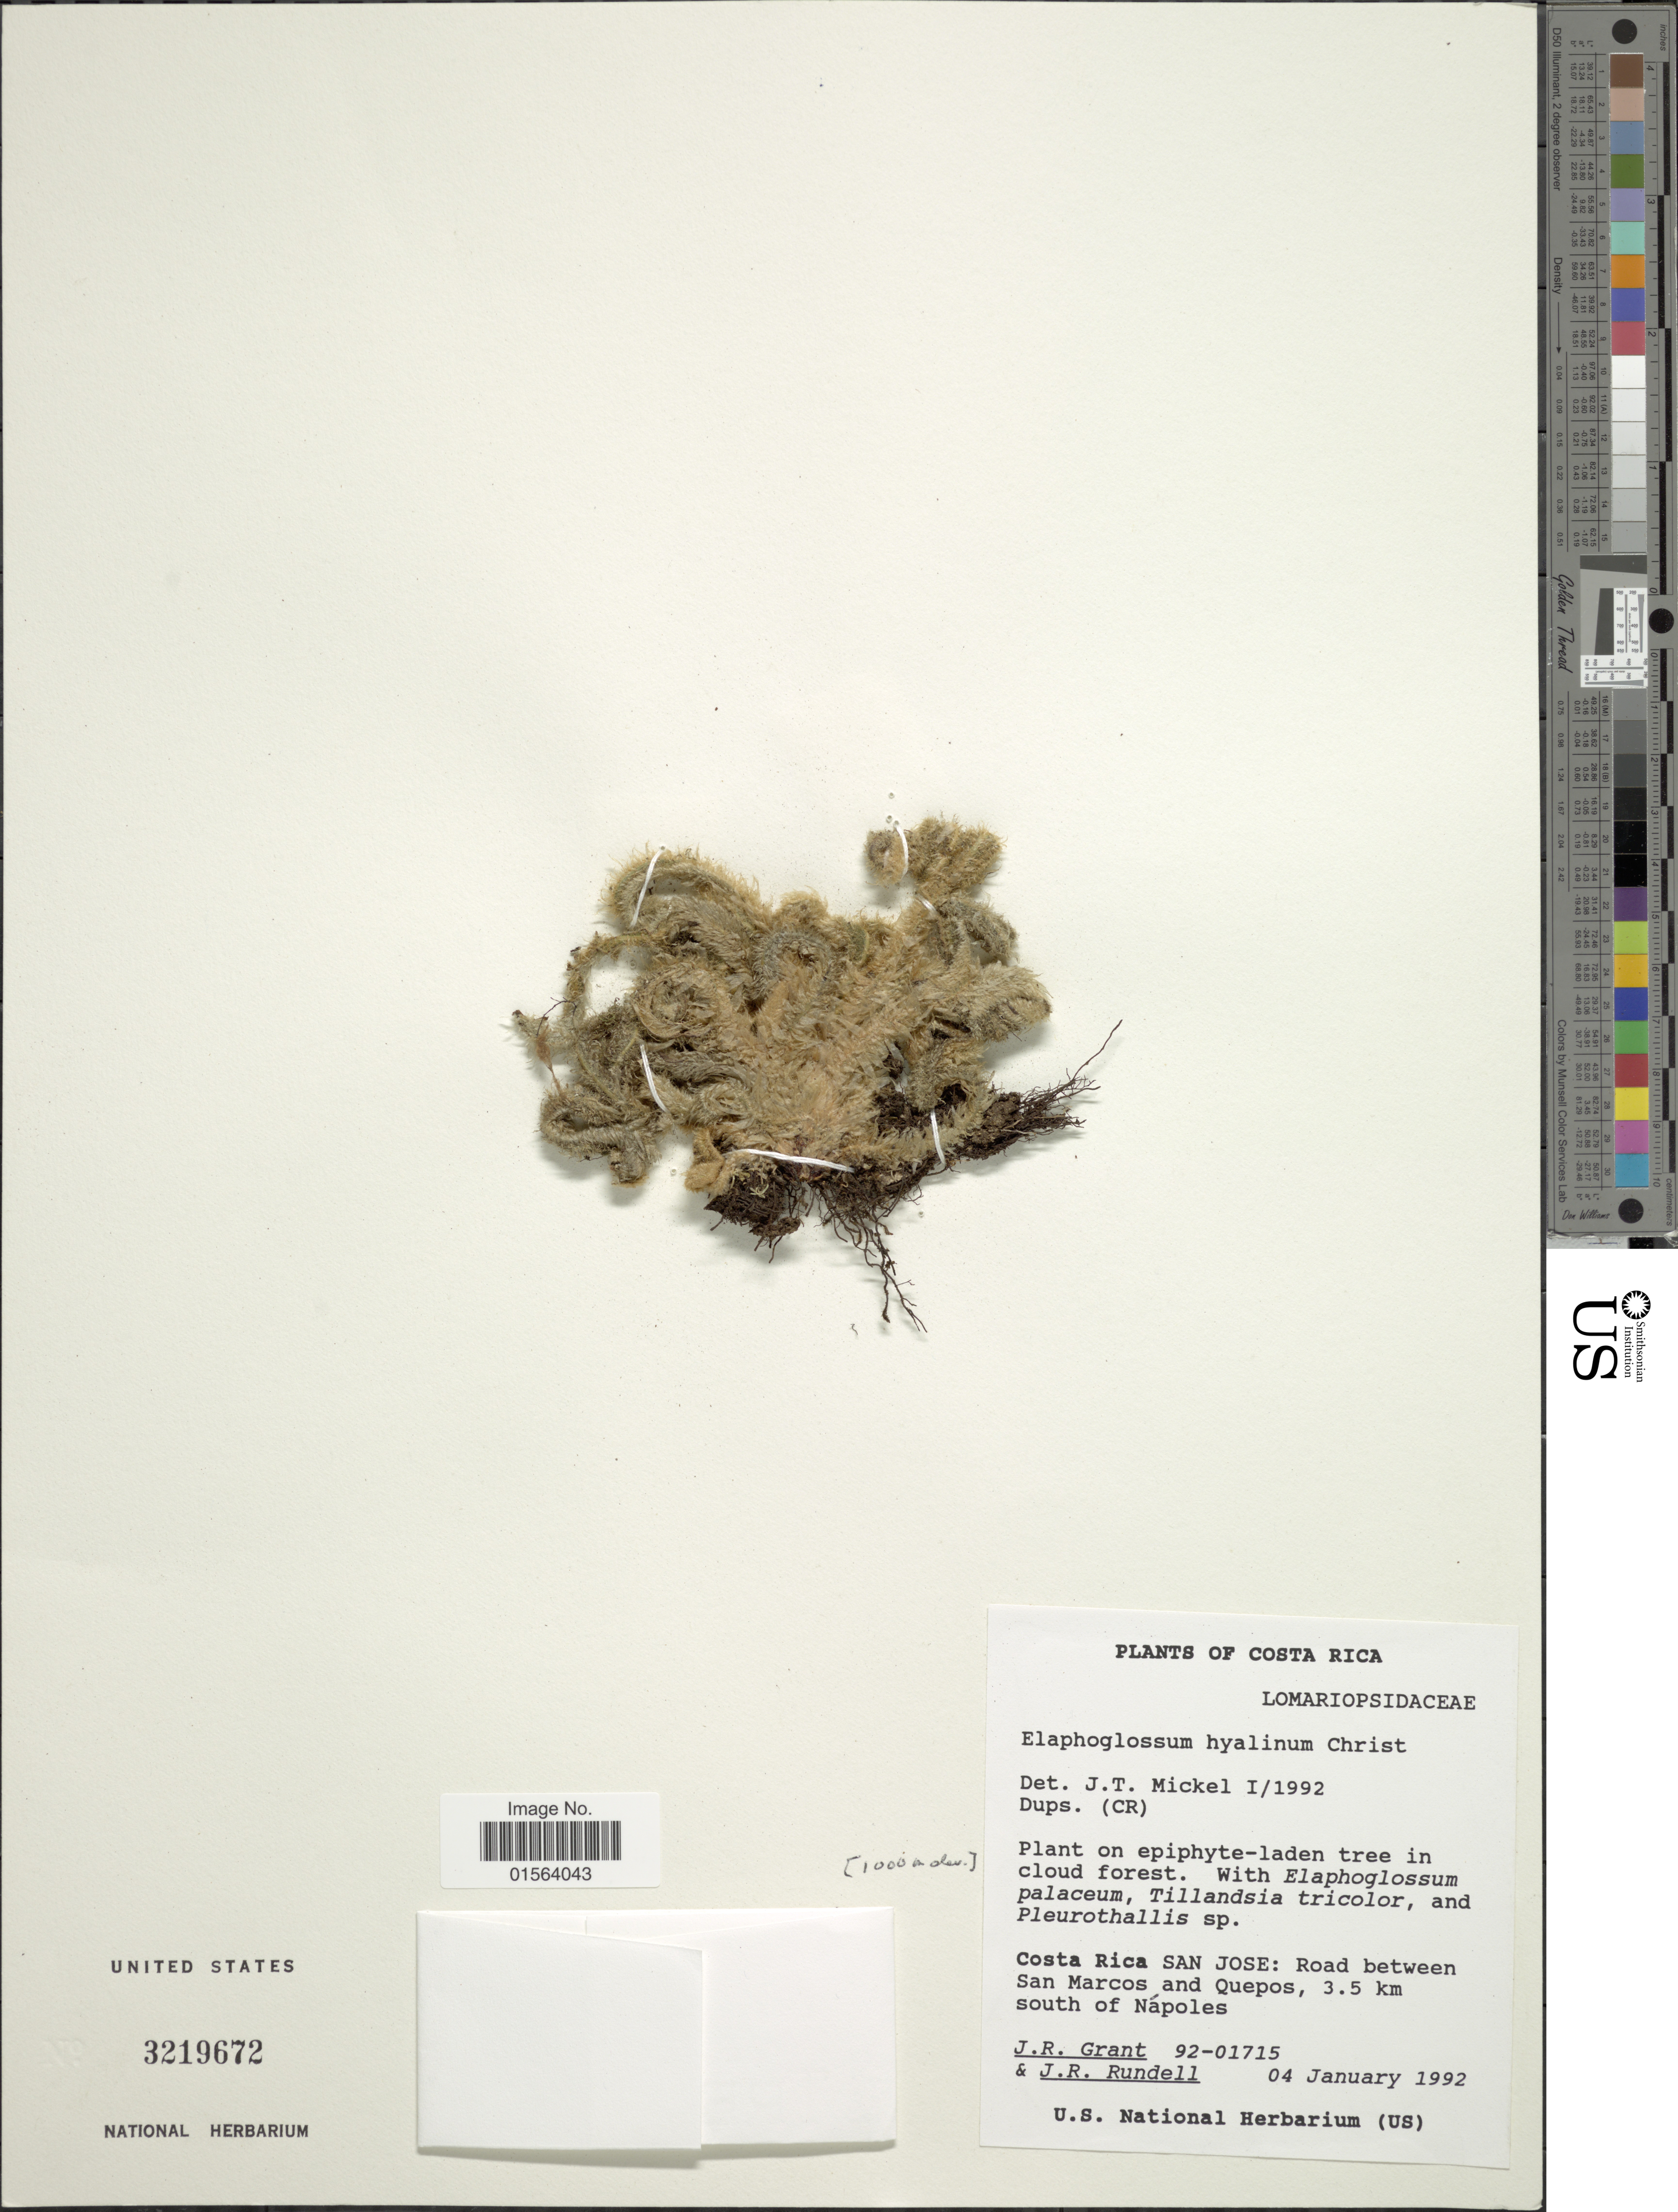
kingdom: Plantae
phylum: Tracheophyta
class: Polypodiopsida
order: Polypodiales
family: Dryopteridaceae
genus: Elaphoglossum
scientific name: Elaphoglossum hyalinum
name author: Christ in Pittier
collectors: J. Grant & J. R. Rundell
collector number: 92-01715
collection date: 1992-01-04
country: Costa Rica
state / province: San José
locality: San Jose: road between San Marcos and Quepos, 3.5 km south of Napoles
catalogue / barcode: US 3219672